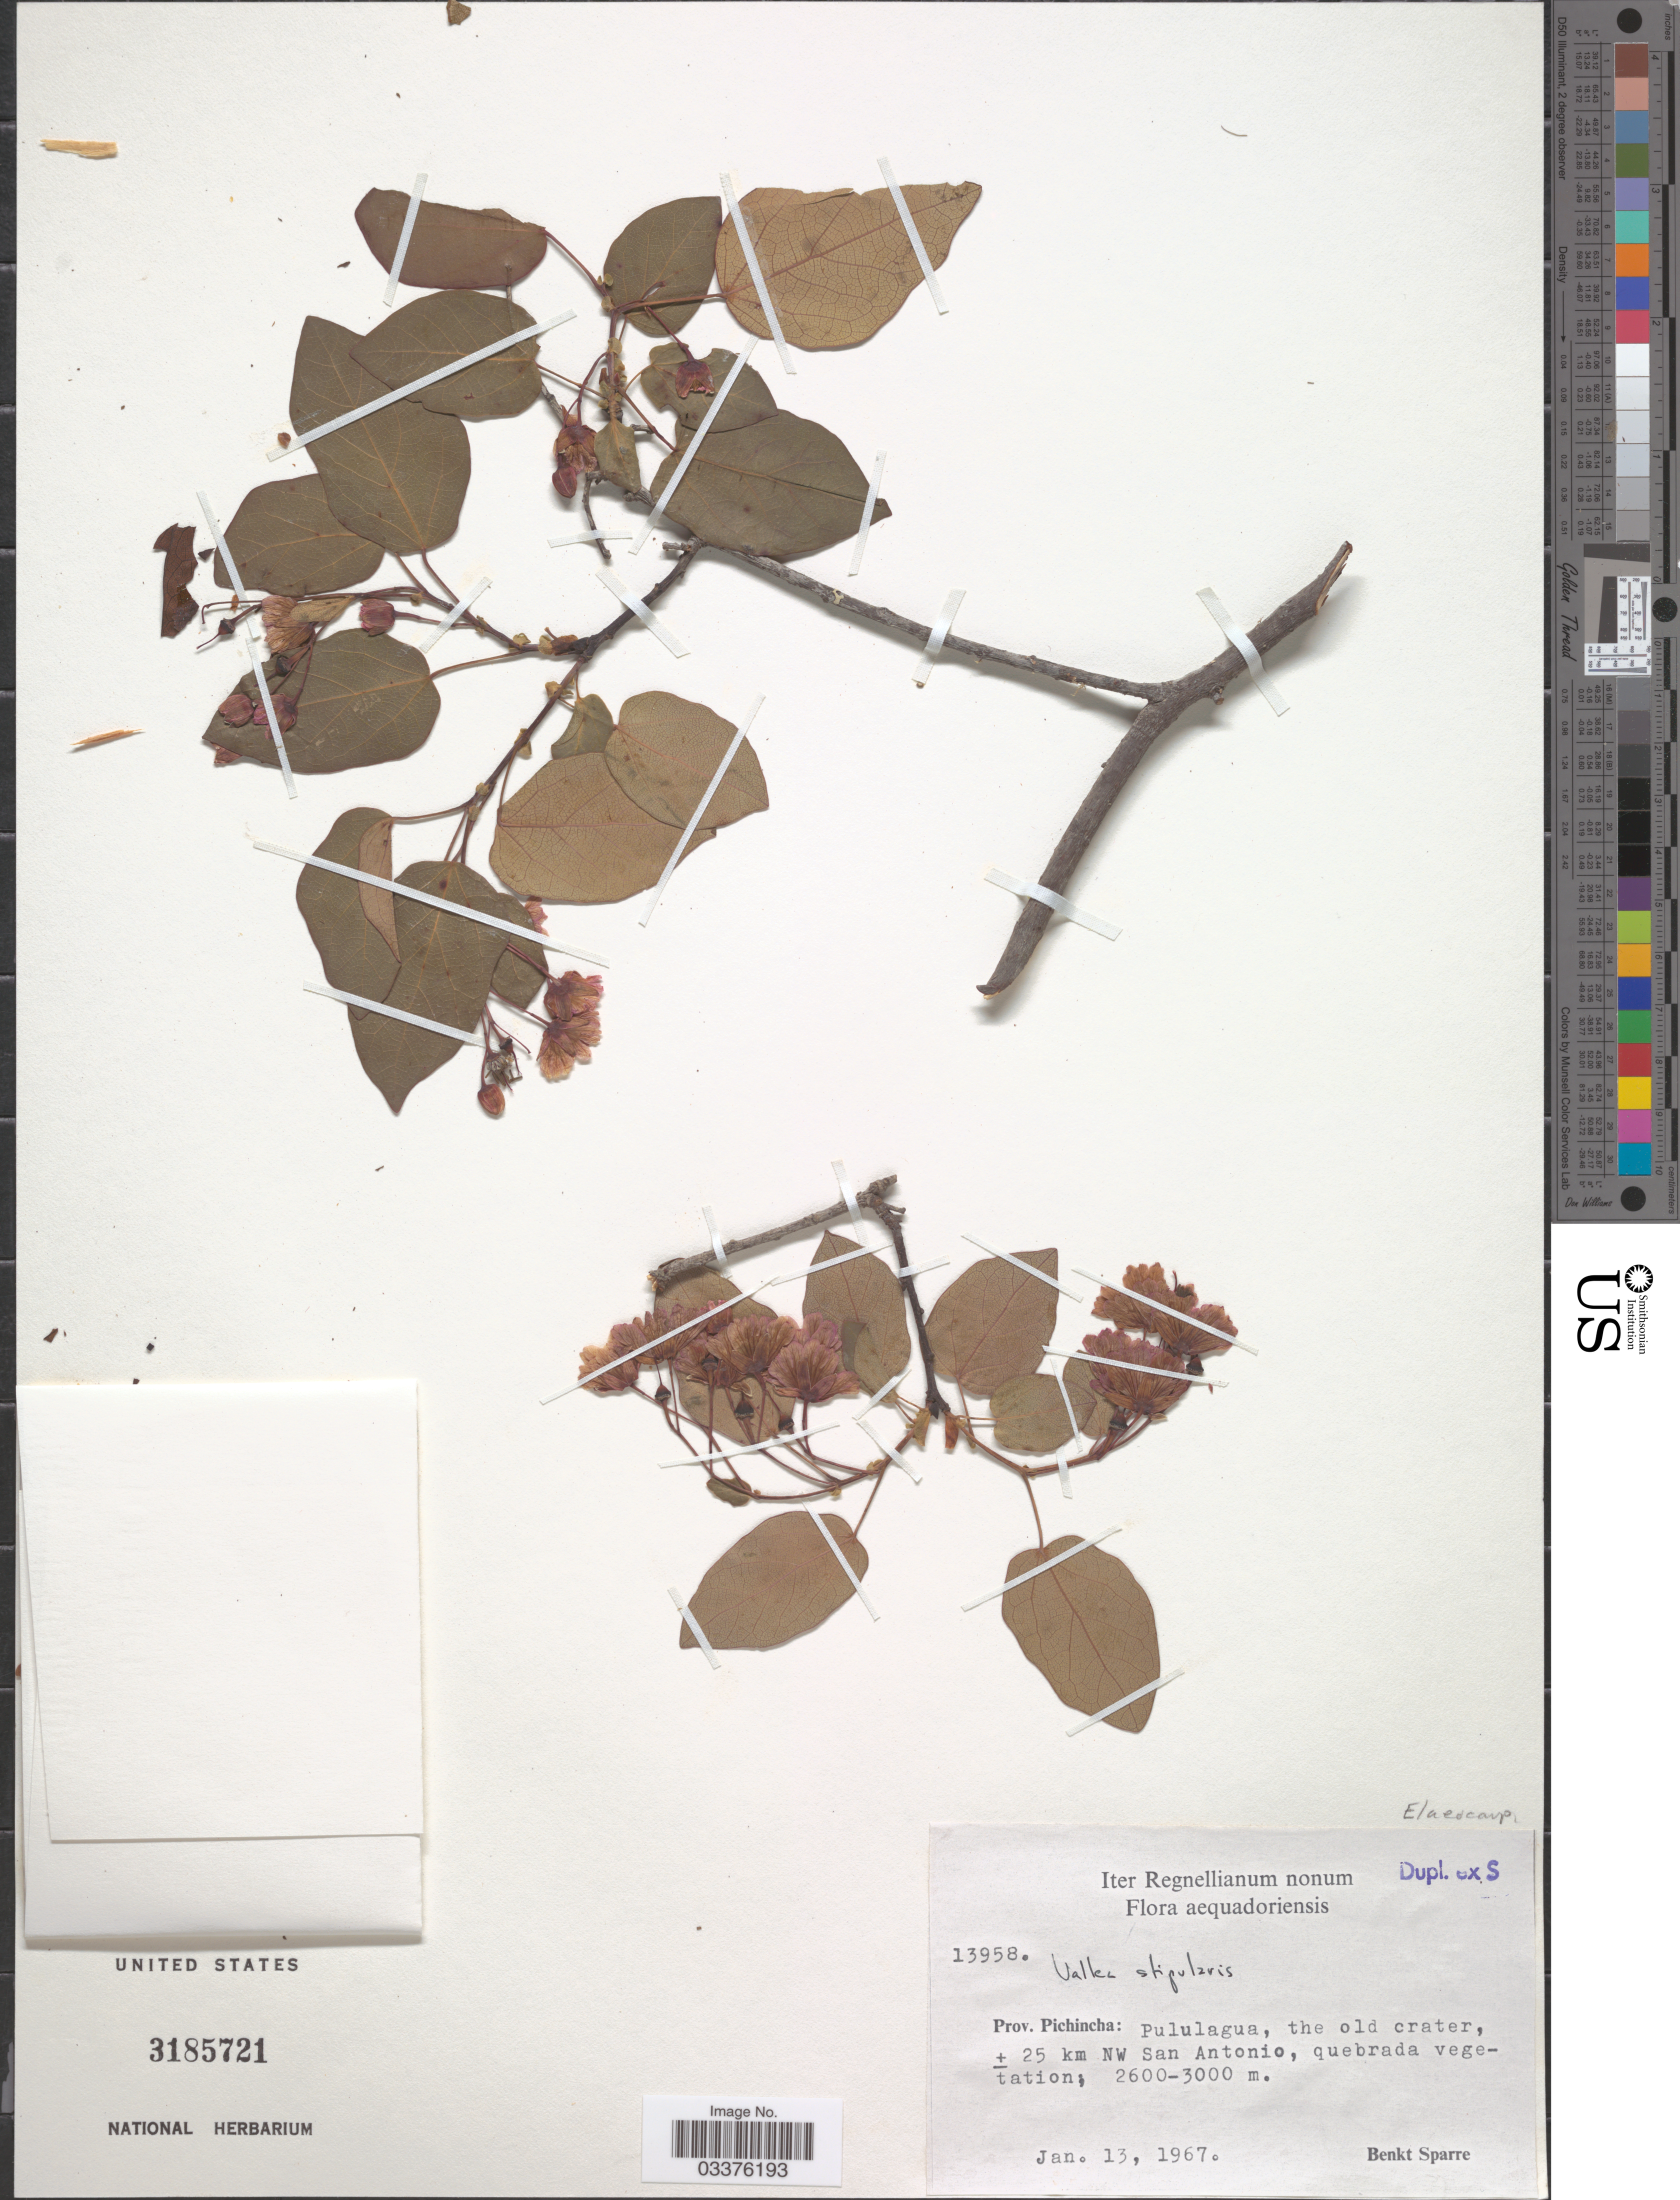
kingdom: Plantae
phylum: Tracheophyta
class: Magnoliopsida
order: Oxalidales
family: Elaeocarpaceae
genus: Vallea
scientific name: Vallea pubescens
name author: Kunth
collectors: B. Sparre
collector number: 13958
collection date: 1967-01-13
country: Ecuador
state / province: Pichincha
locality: Aequadoriensis, Puluagua, the old crater, ± 25 km NW San Antonio.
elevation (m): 2600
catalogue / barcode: US 3185721